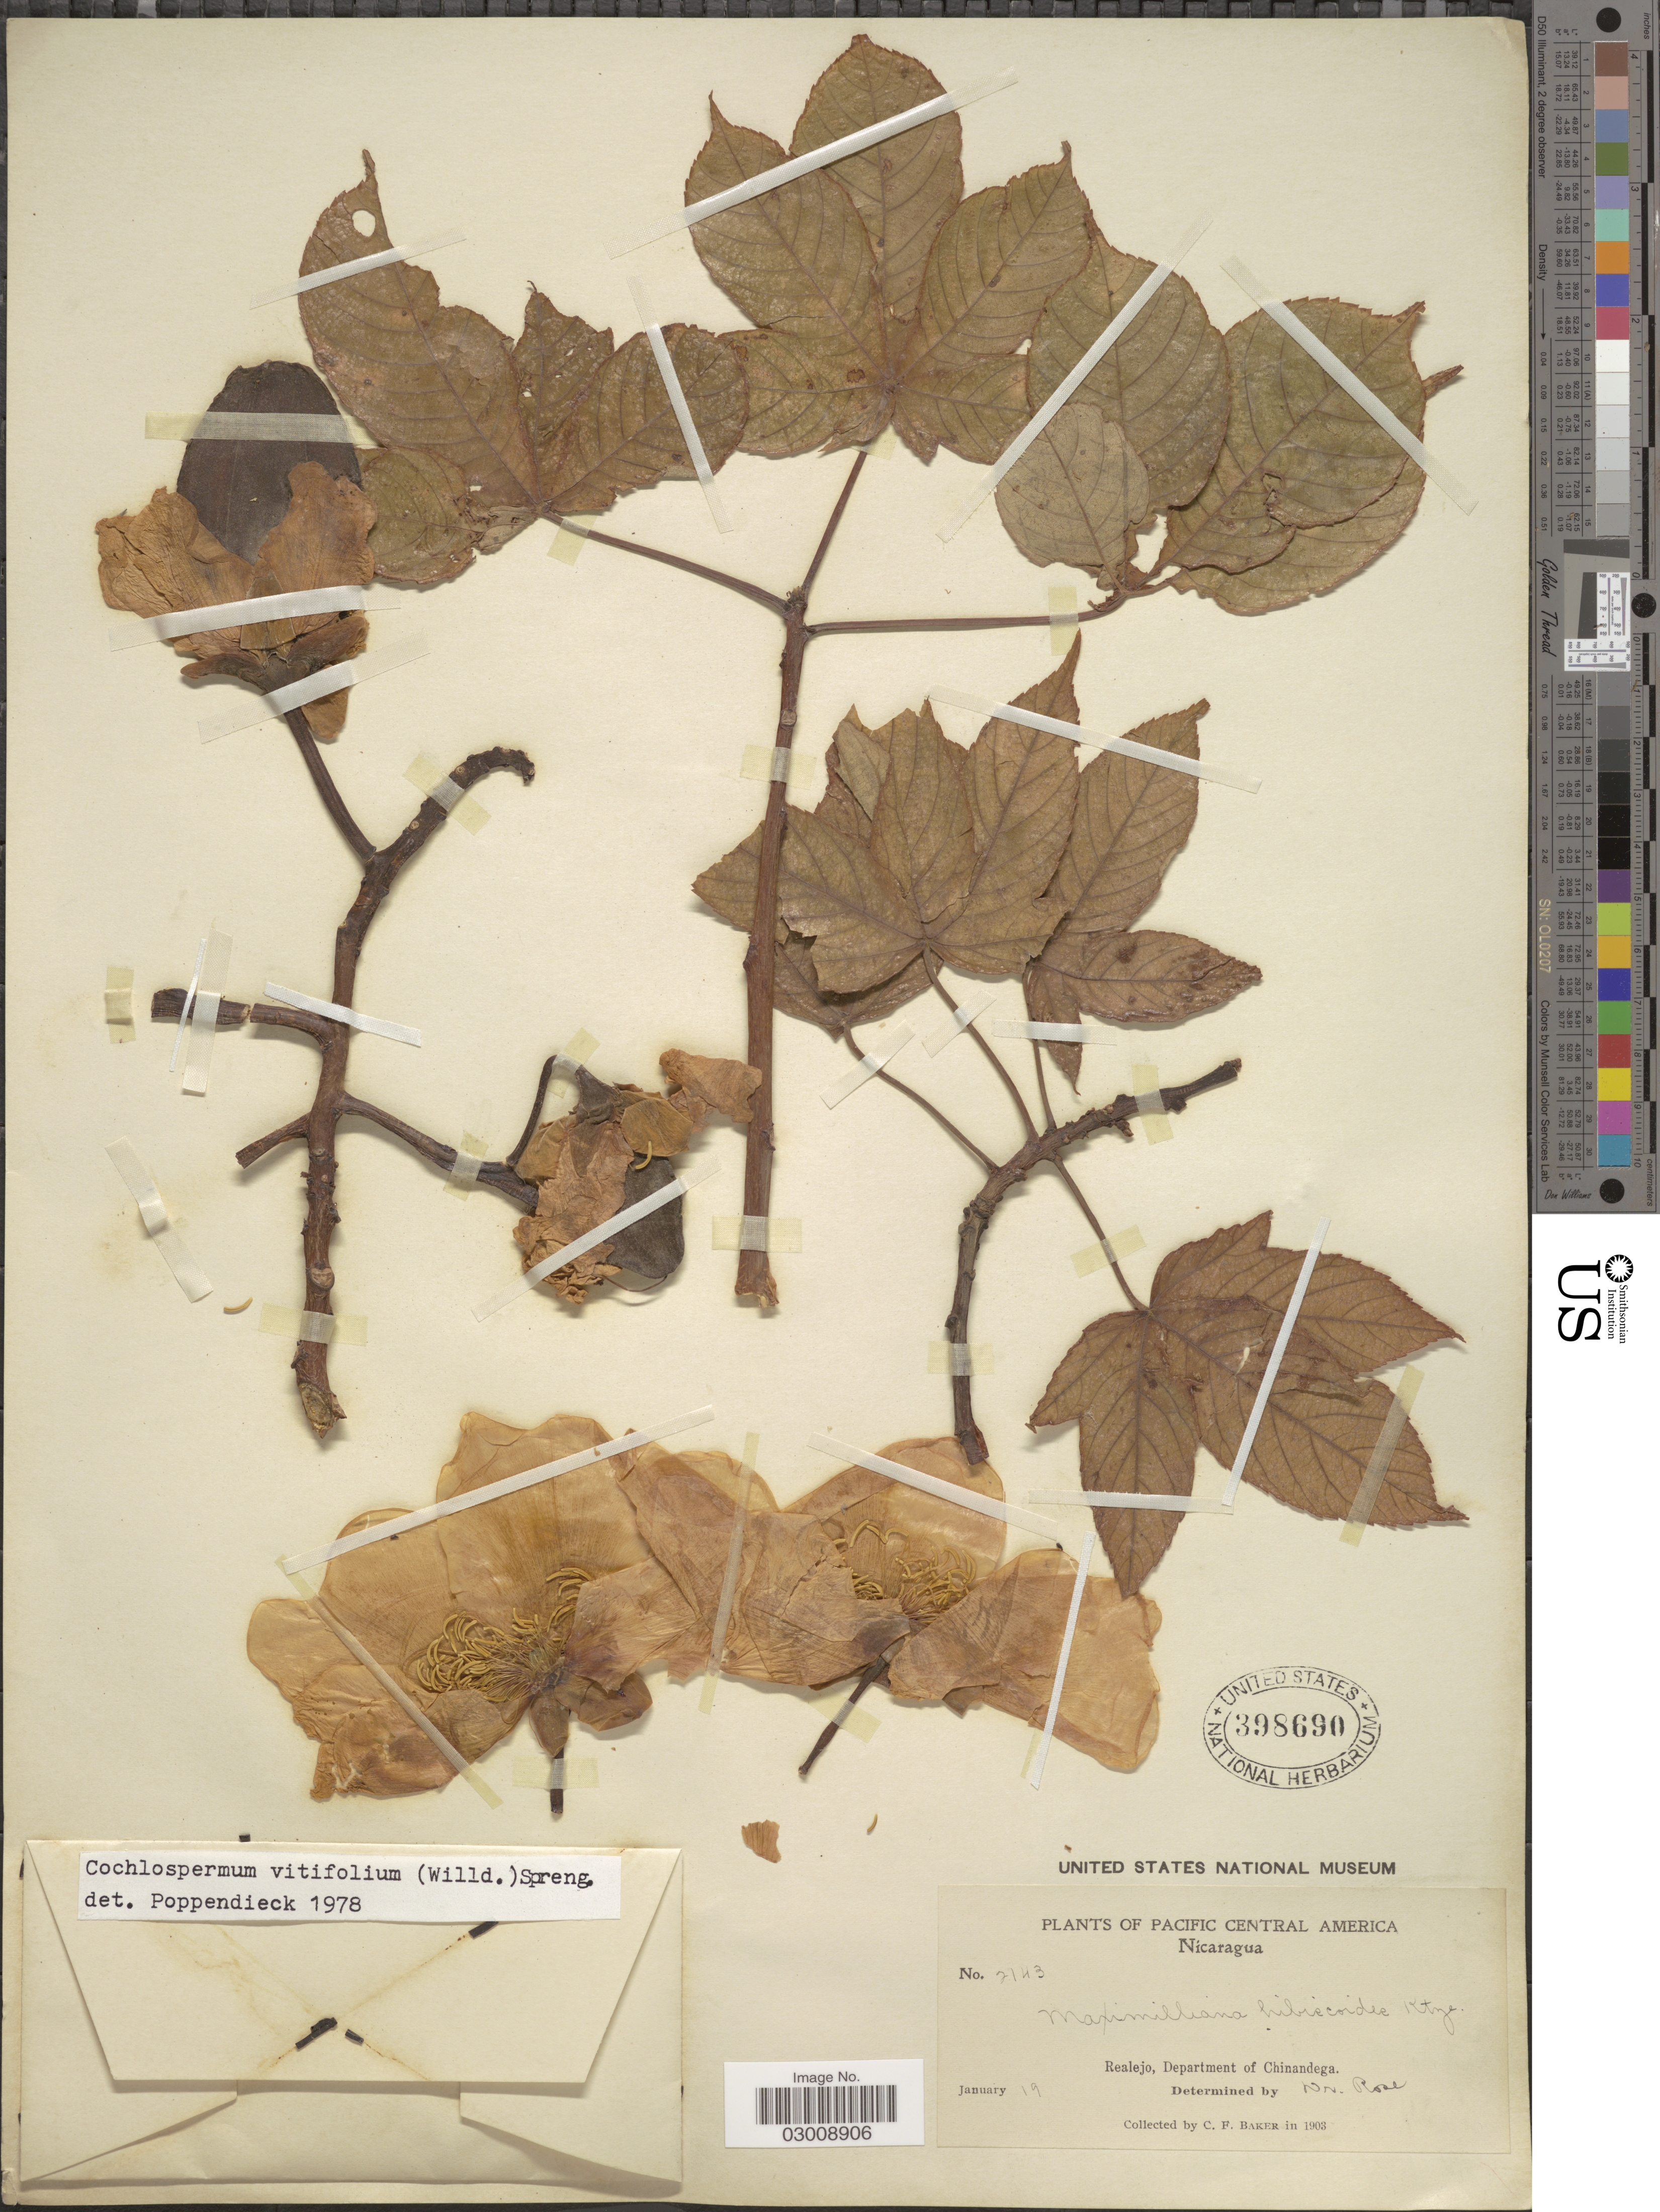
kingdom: Plantae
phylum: Tracheophyta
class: Magnoliopsida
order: Malvales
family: Cochlospermaceae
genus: Cochlospermum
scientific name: Cochlospermum vitifolium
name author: (Willd.) Spreng.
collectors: C. F. Baker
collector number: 2143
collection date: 1903-01-19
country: Nicaragua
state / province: Chinandega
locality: Pacific Central America. Realejo, Department of Chinandega.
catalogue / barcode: US 398690